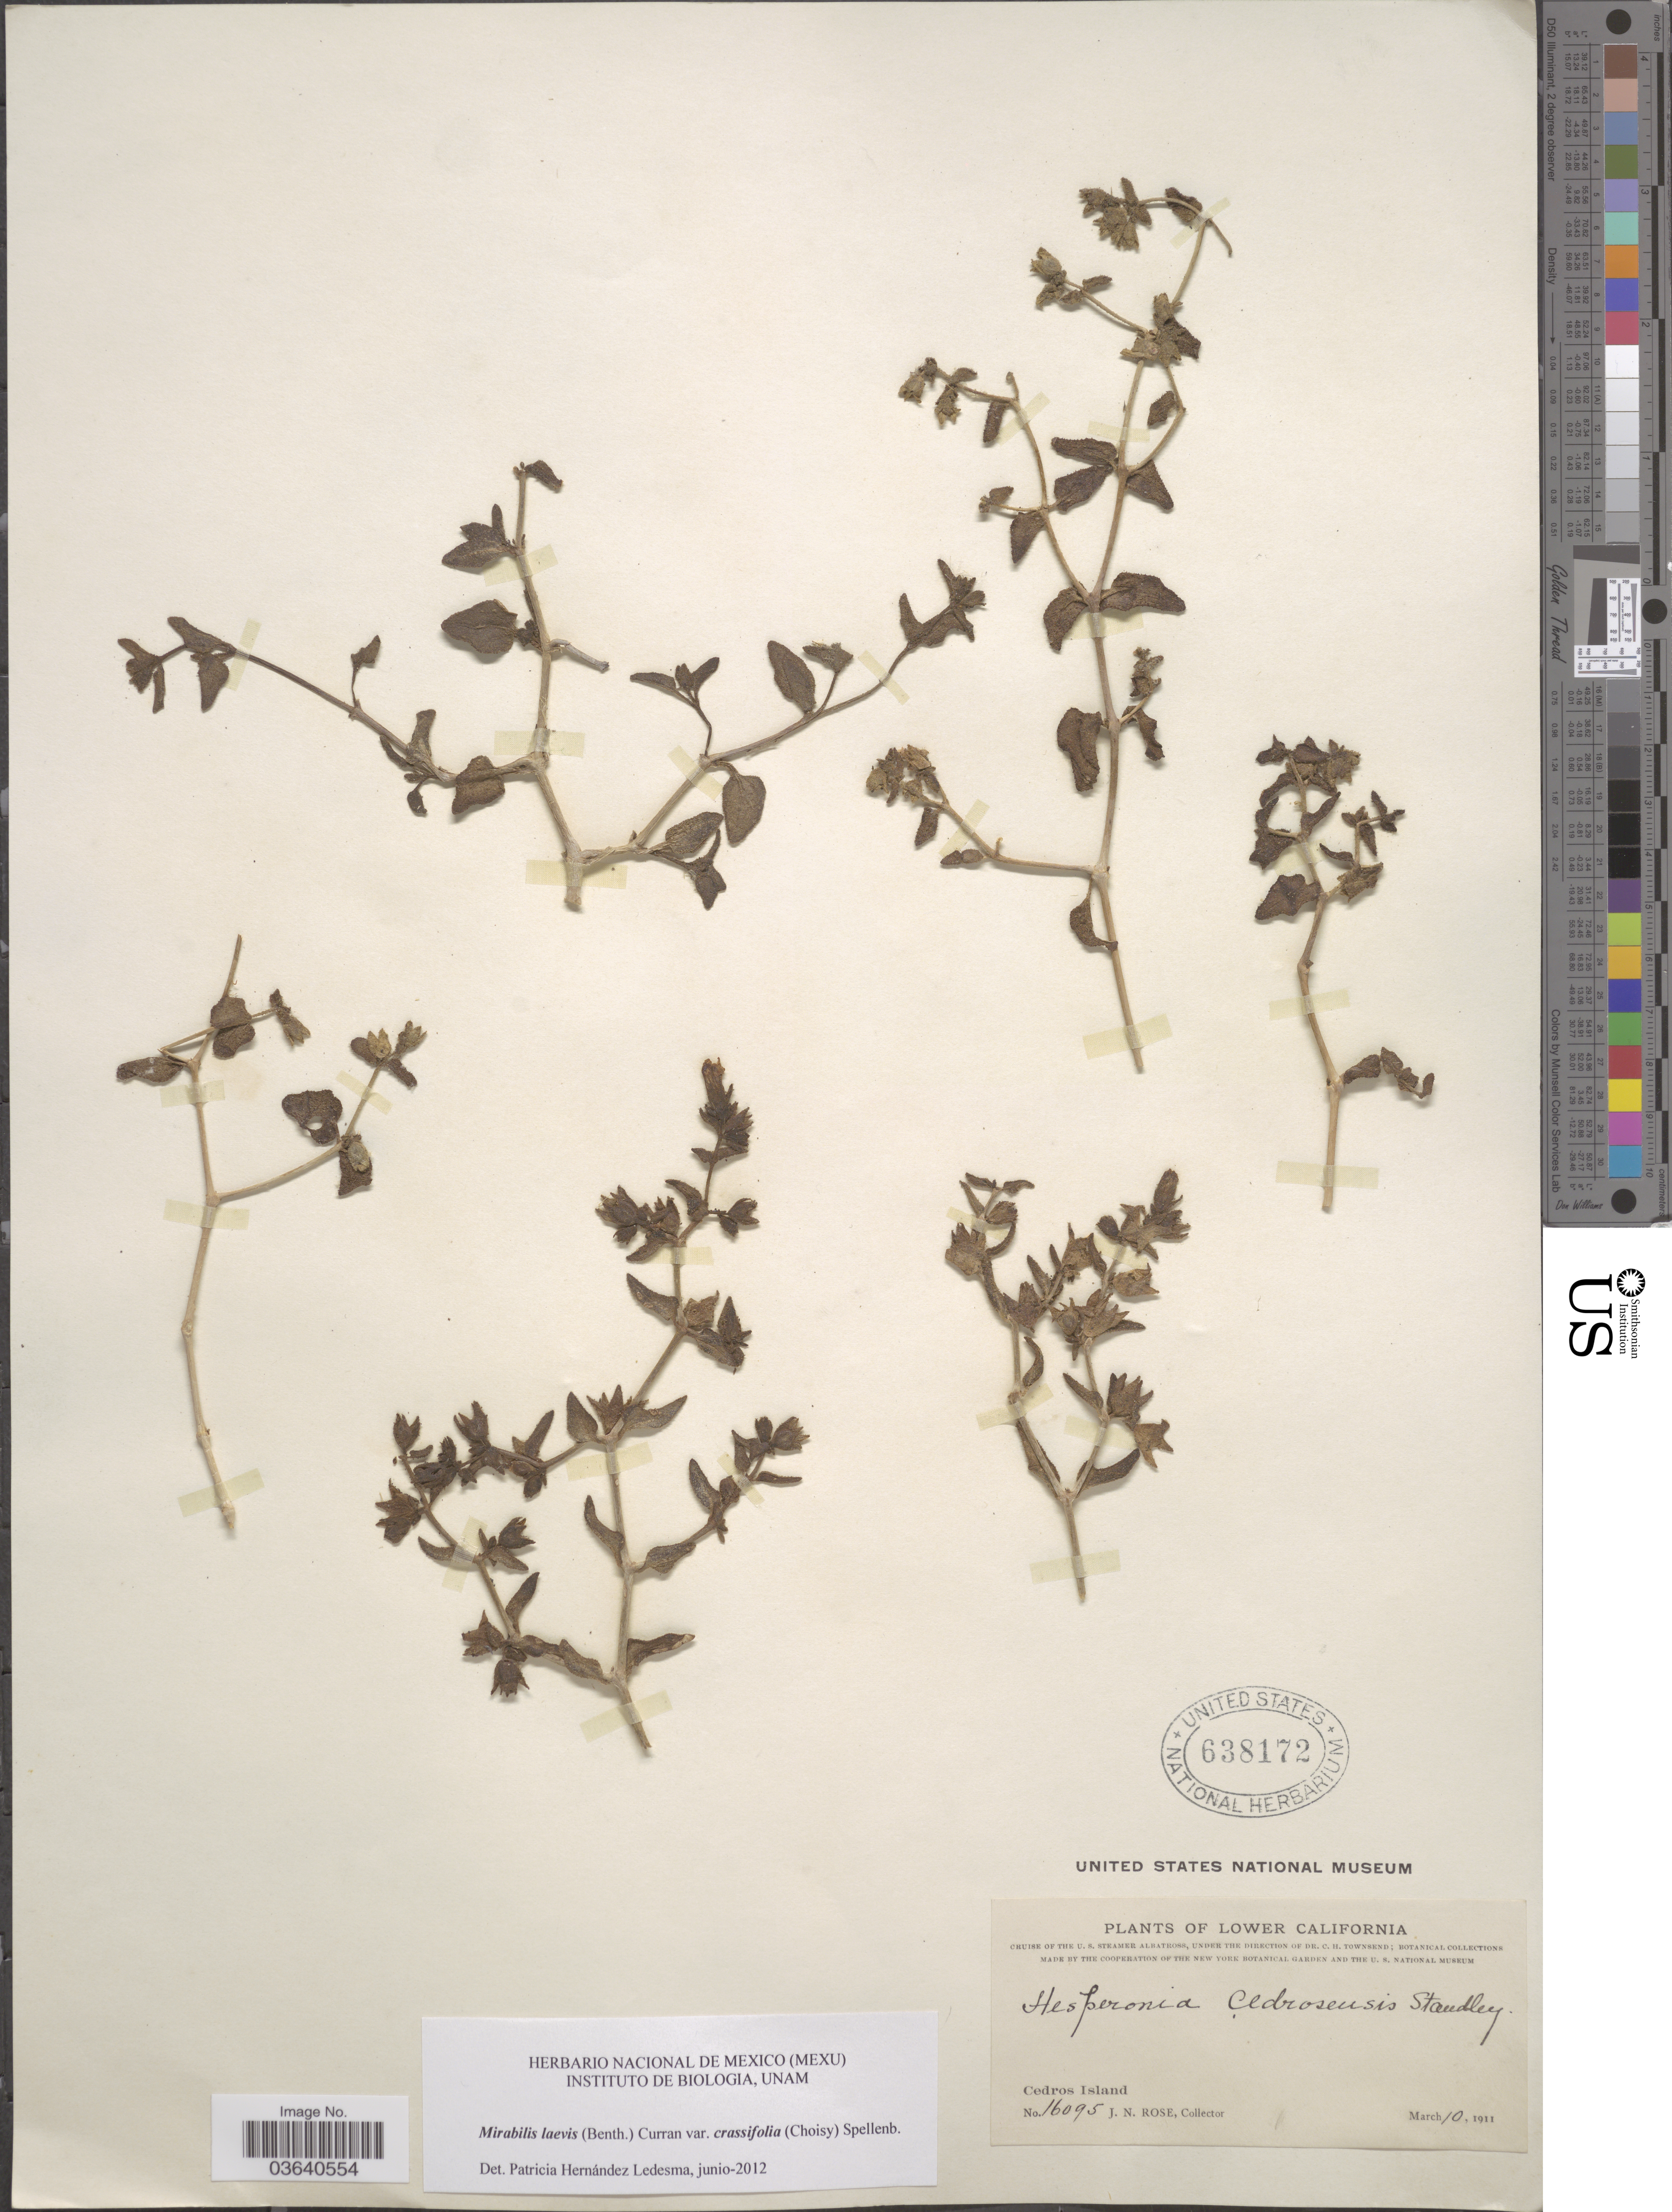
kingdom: Plantae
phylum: Tracheophyta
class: Magnoliopsida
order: Caryophyllales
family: Nyctaginaceae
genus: Mirabilis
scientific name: Mirabilis laevis var. crassifolia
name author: (Choisy) Spellenb.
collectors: J. N. Rose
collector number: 16095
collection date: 1911-03-10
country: Mexico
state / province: Baja California Norte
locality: Lower California. Cedros Island.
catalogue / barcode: US 638172